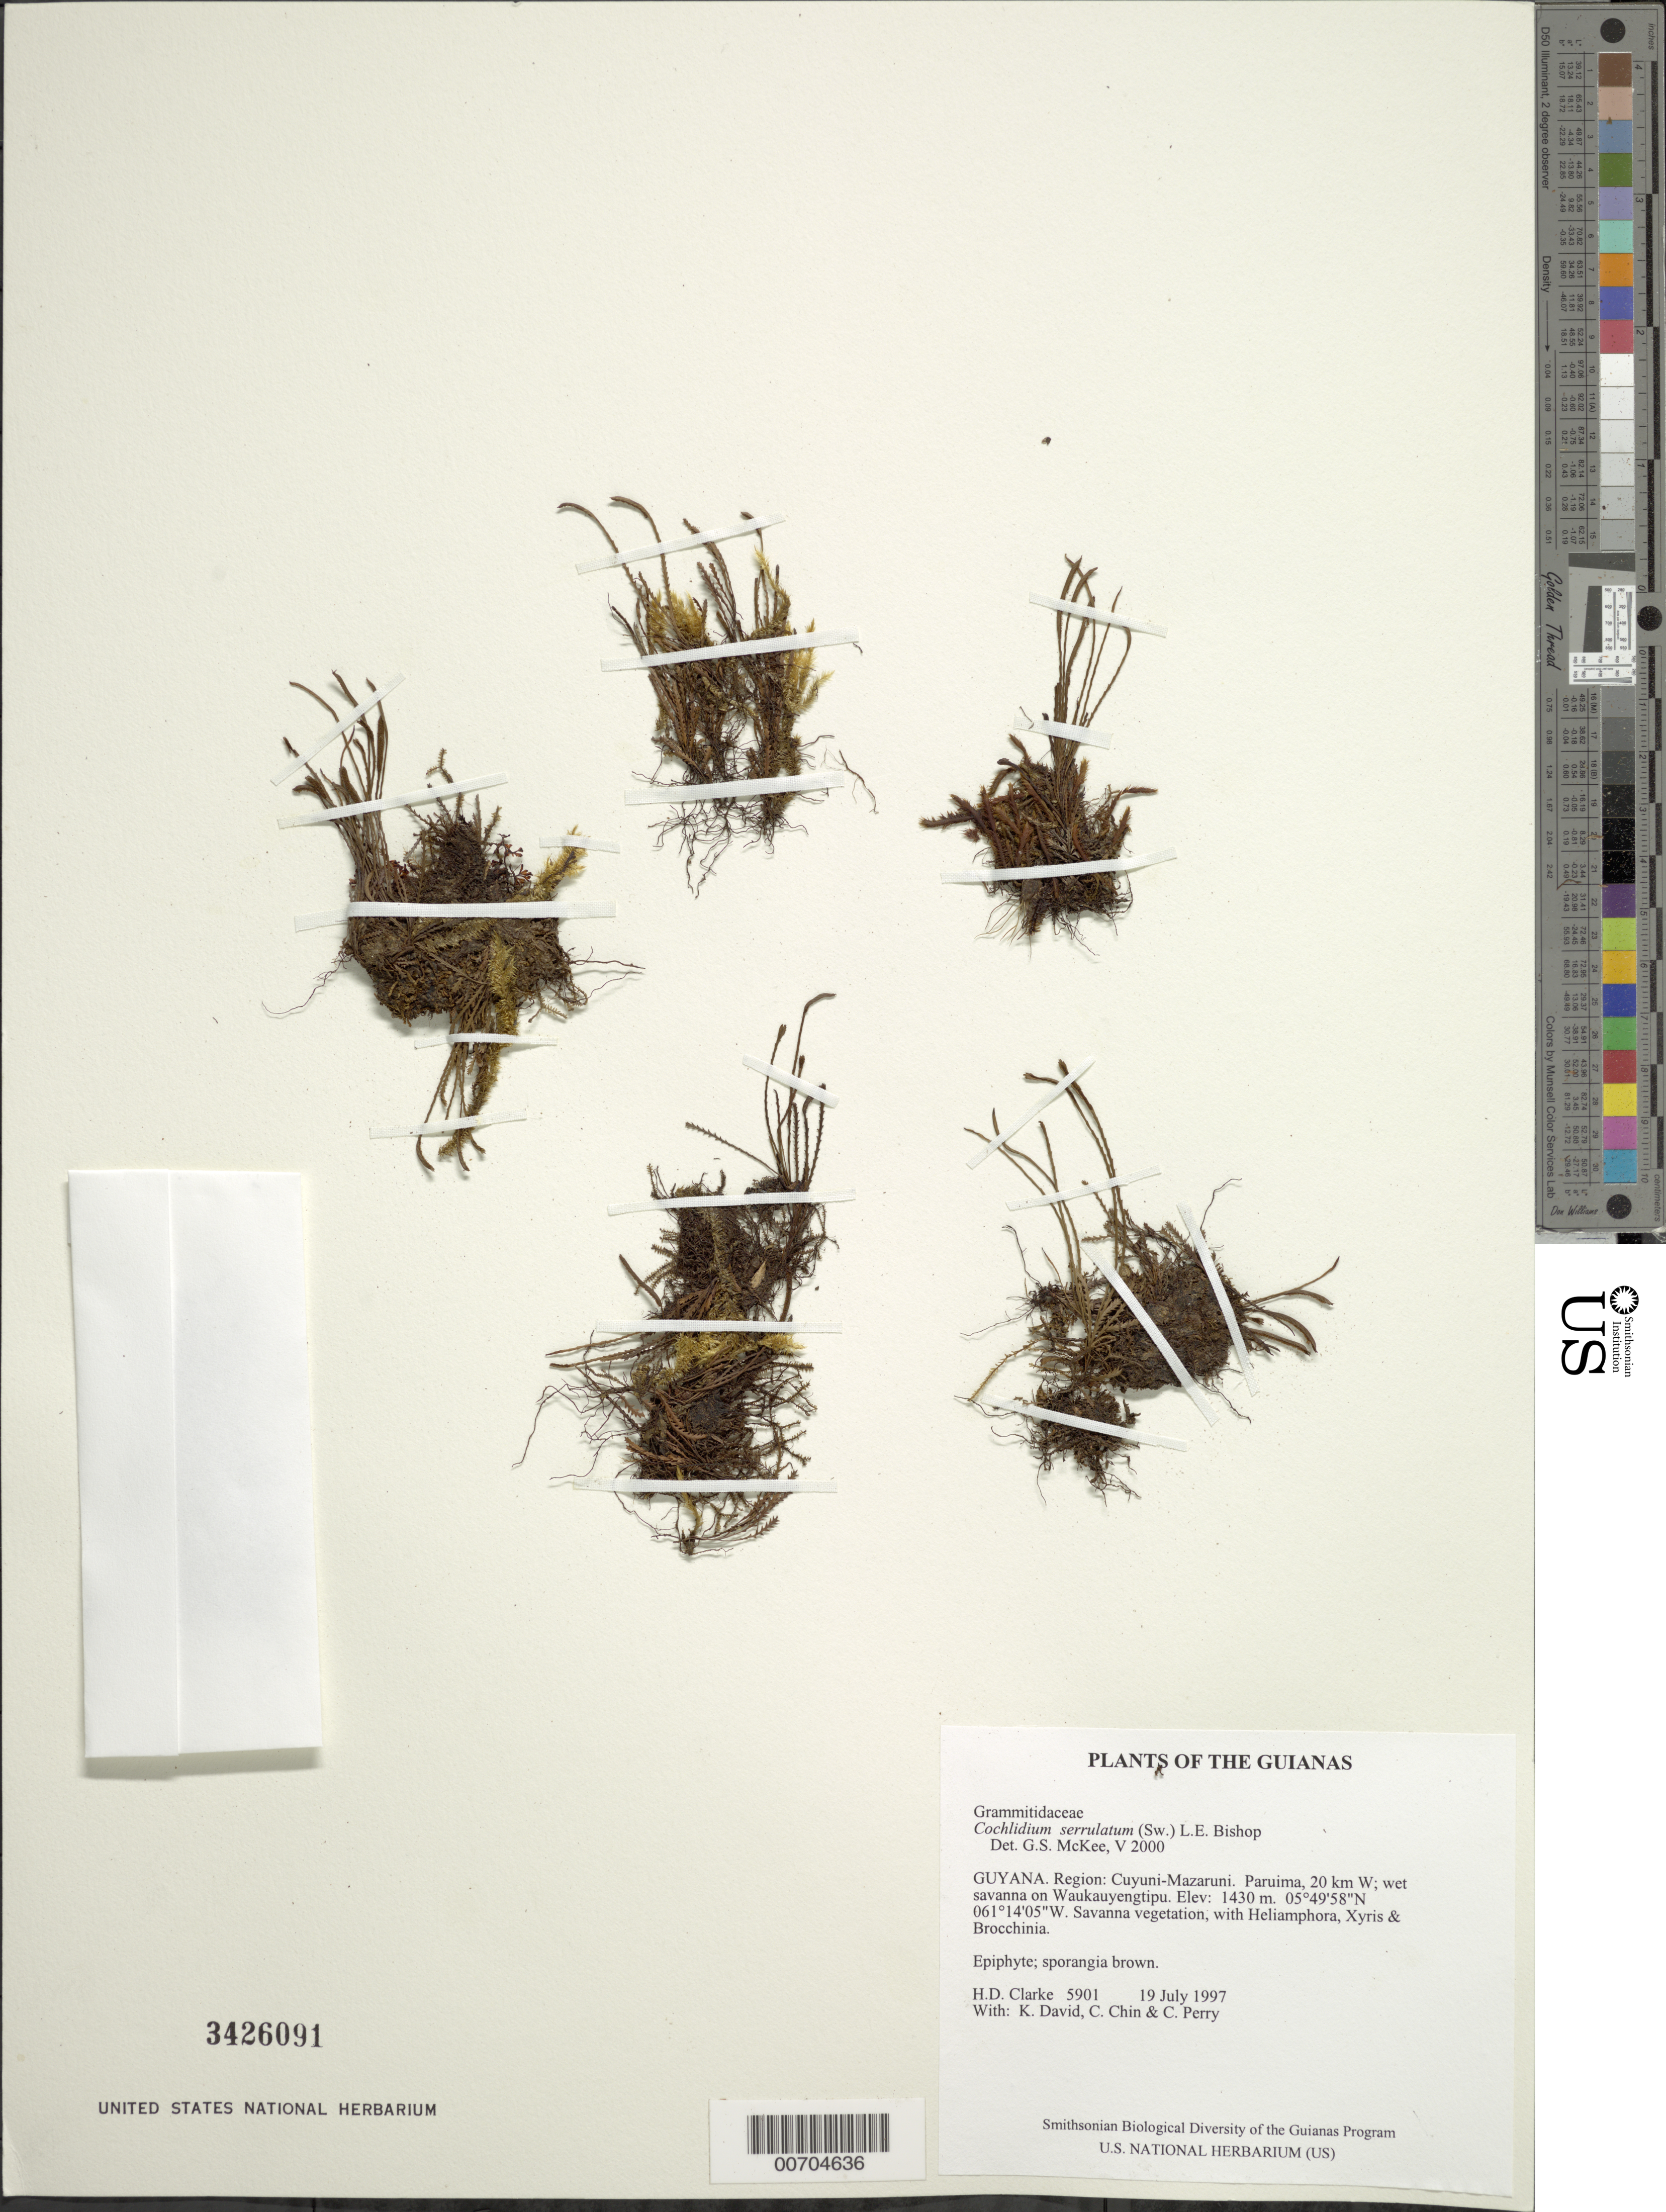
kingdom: Plantae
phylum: Tracheophyta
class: Polypodiopsida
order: Polypodiales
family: Polypodiaceae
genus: Cochlidium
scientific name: Cochlidium serrulatum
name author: (Sw.) L.E. Bishop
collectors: D. Clarke, K. David, C. Chin & C. Perry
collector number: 5901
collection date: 1997-07-19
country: Guyana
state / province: Cuyuni-Mazaruni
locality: Region: Cuyumi-Mazaruni, Paruima, 20 km W; wet savanna on Waukauyengtipu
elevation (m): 1430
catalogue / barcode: US 3426091